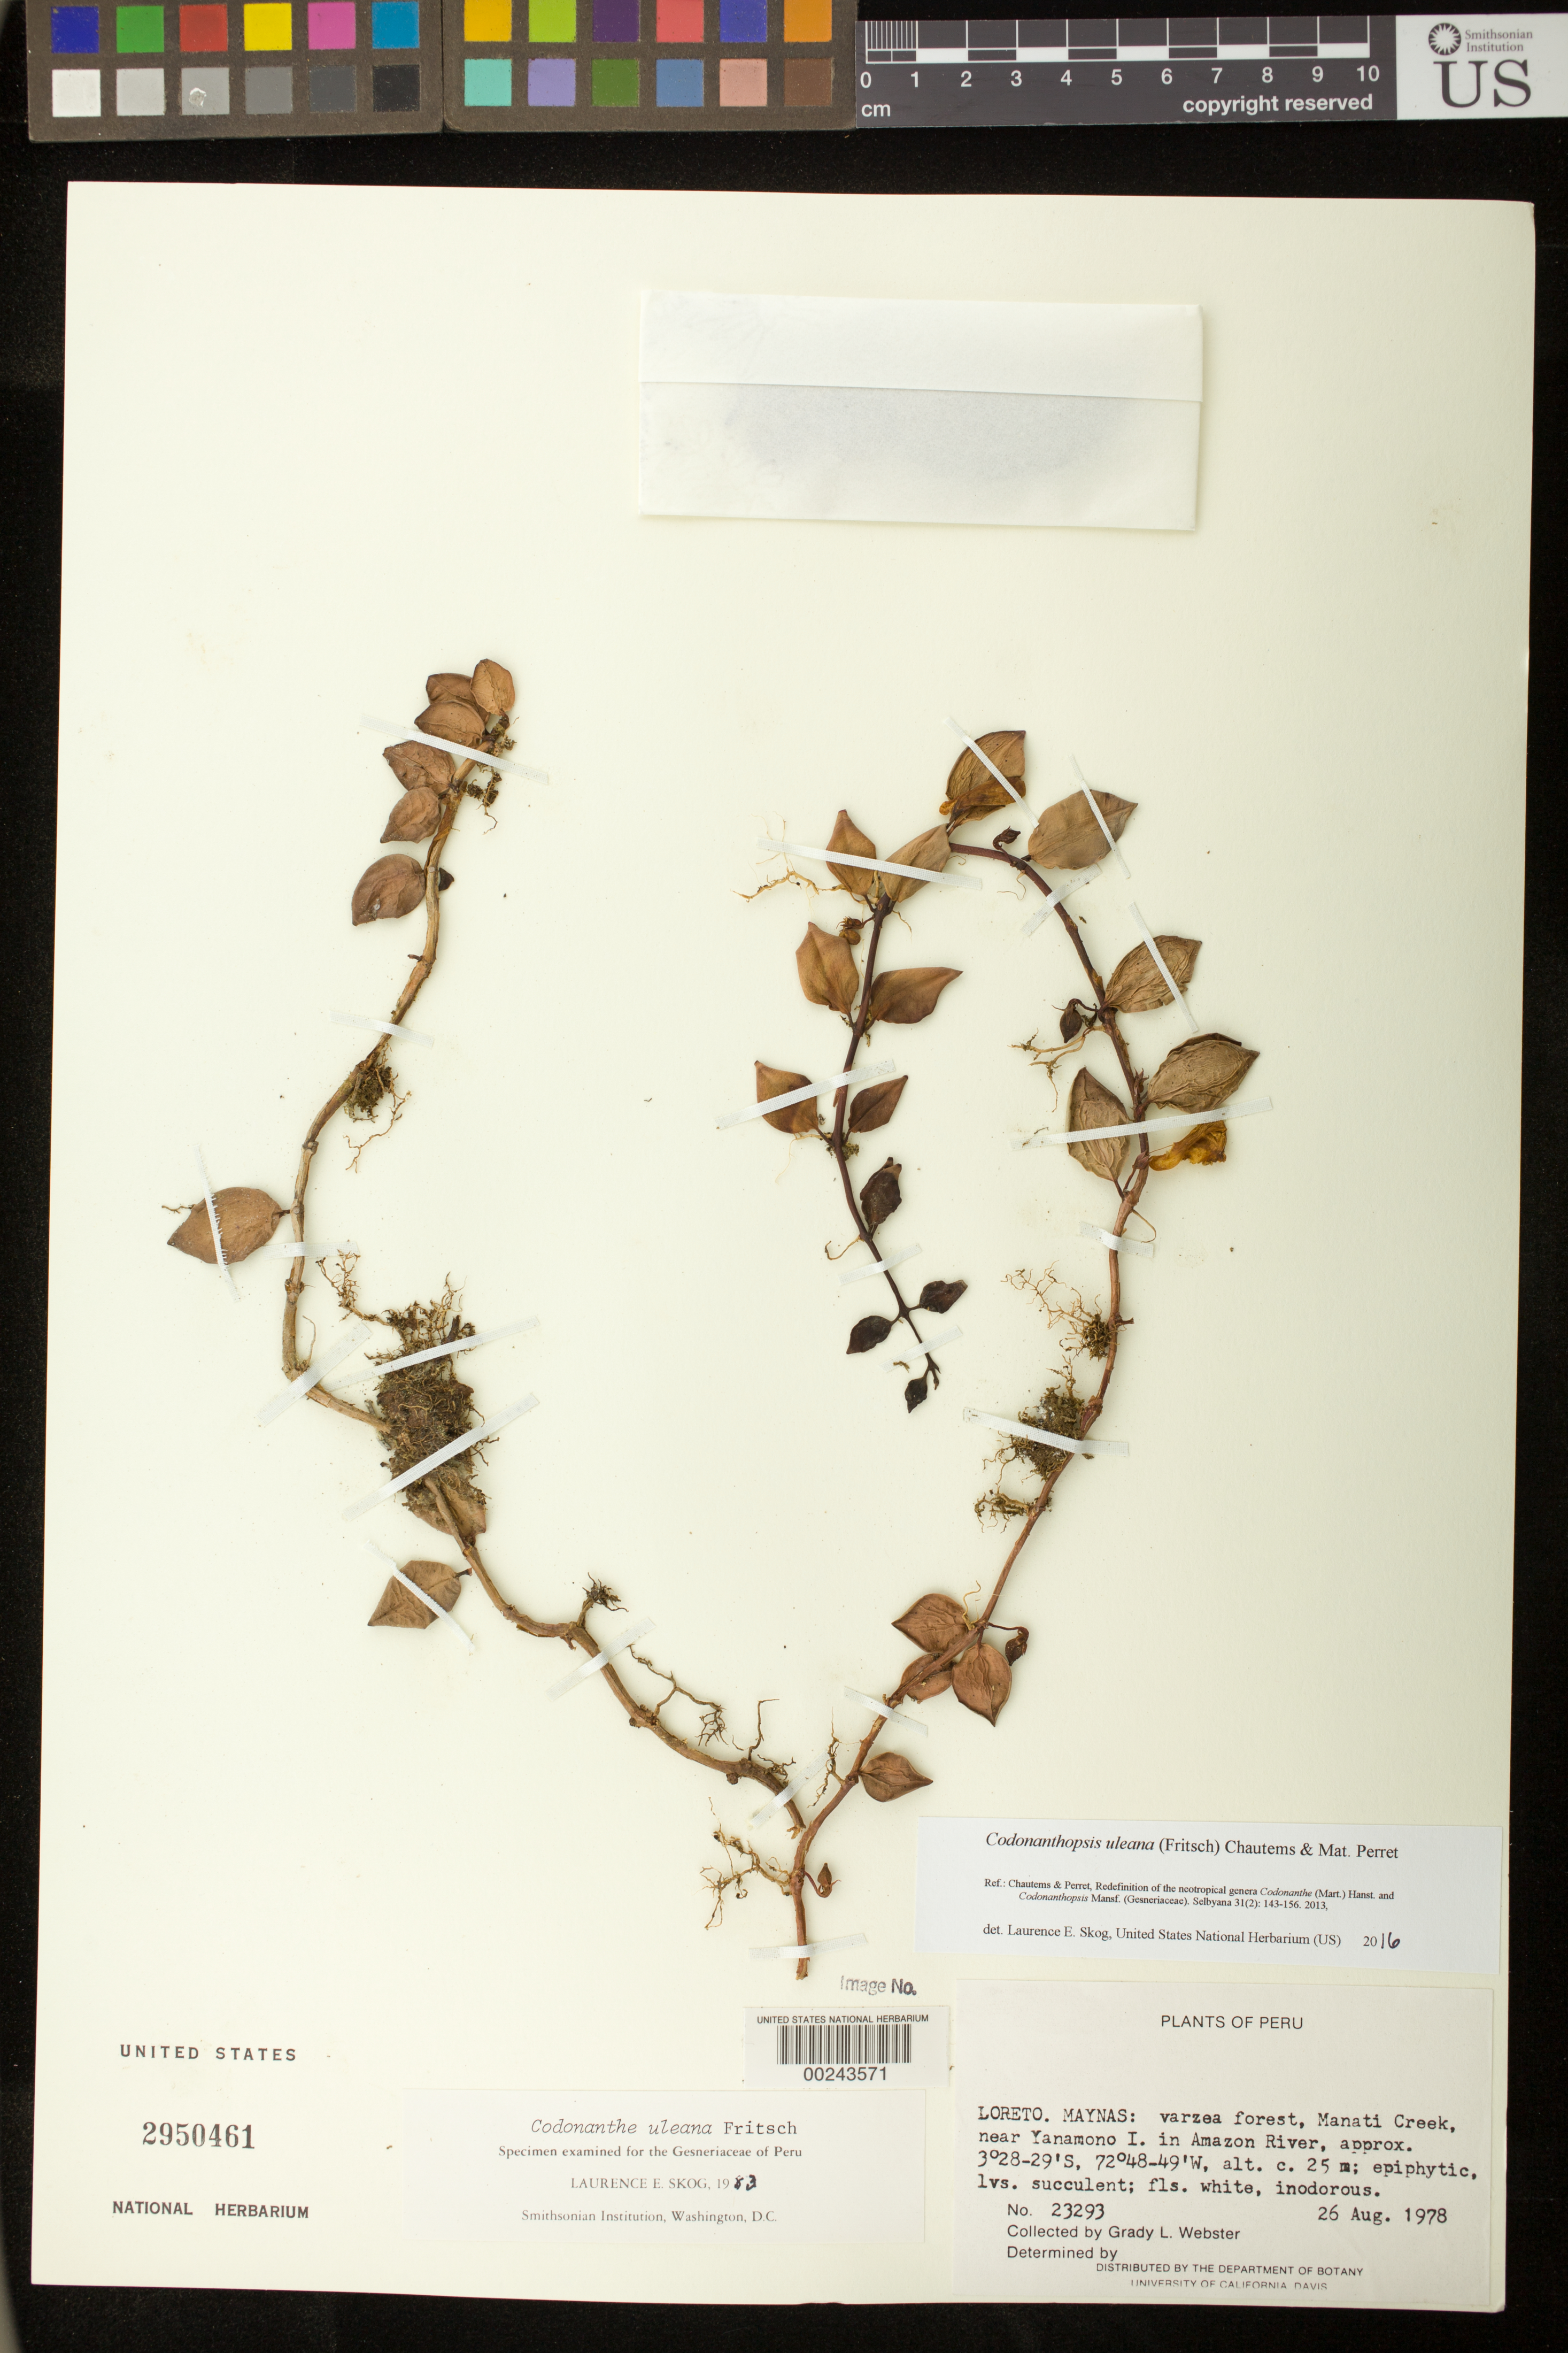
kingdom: Plantae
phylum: Tracheophyta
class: Magnoliopsida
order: Lamiales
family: Gesneriaceae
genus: Codonanthopsis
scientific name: Codonanthopsis uleana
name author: (Fritsch) Chautems & Mat.Perret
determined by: Skog, Laurence E.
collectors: G. L. Webster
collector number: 23293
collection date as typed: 26 Aug 1978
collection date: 1978-08-26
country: Peru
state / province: Loreto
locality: Prov. Maynas; Manati Creek, near Yanamono I. in Amazon River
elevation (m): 25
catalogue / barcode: US 2950461